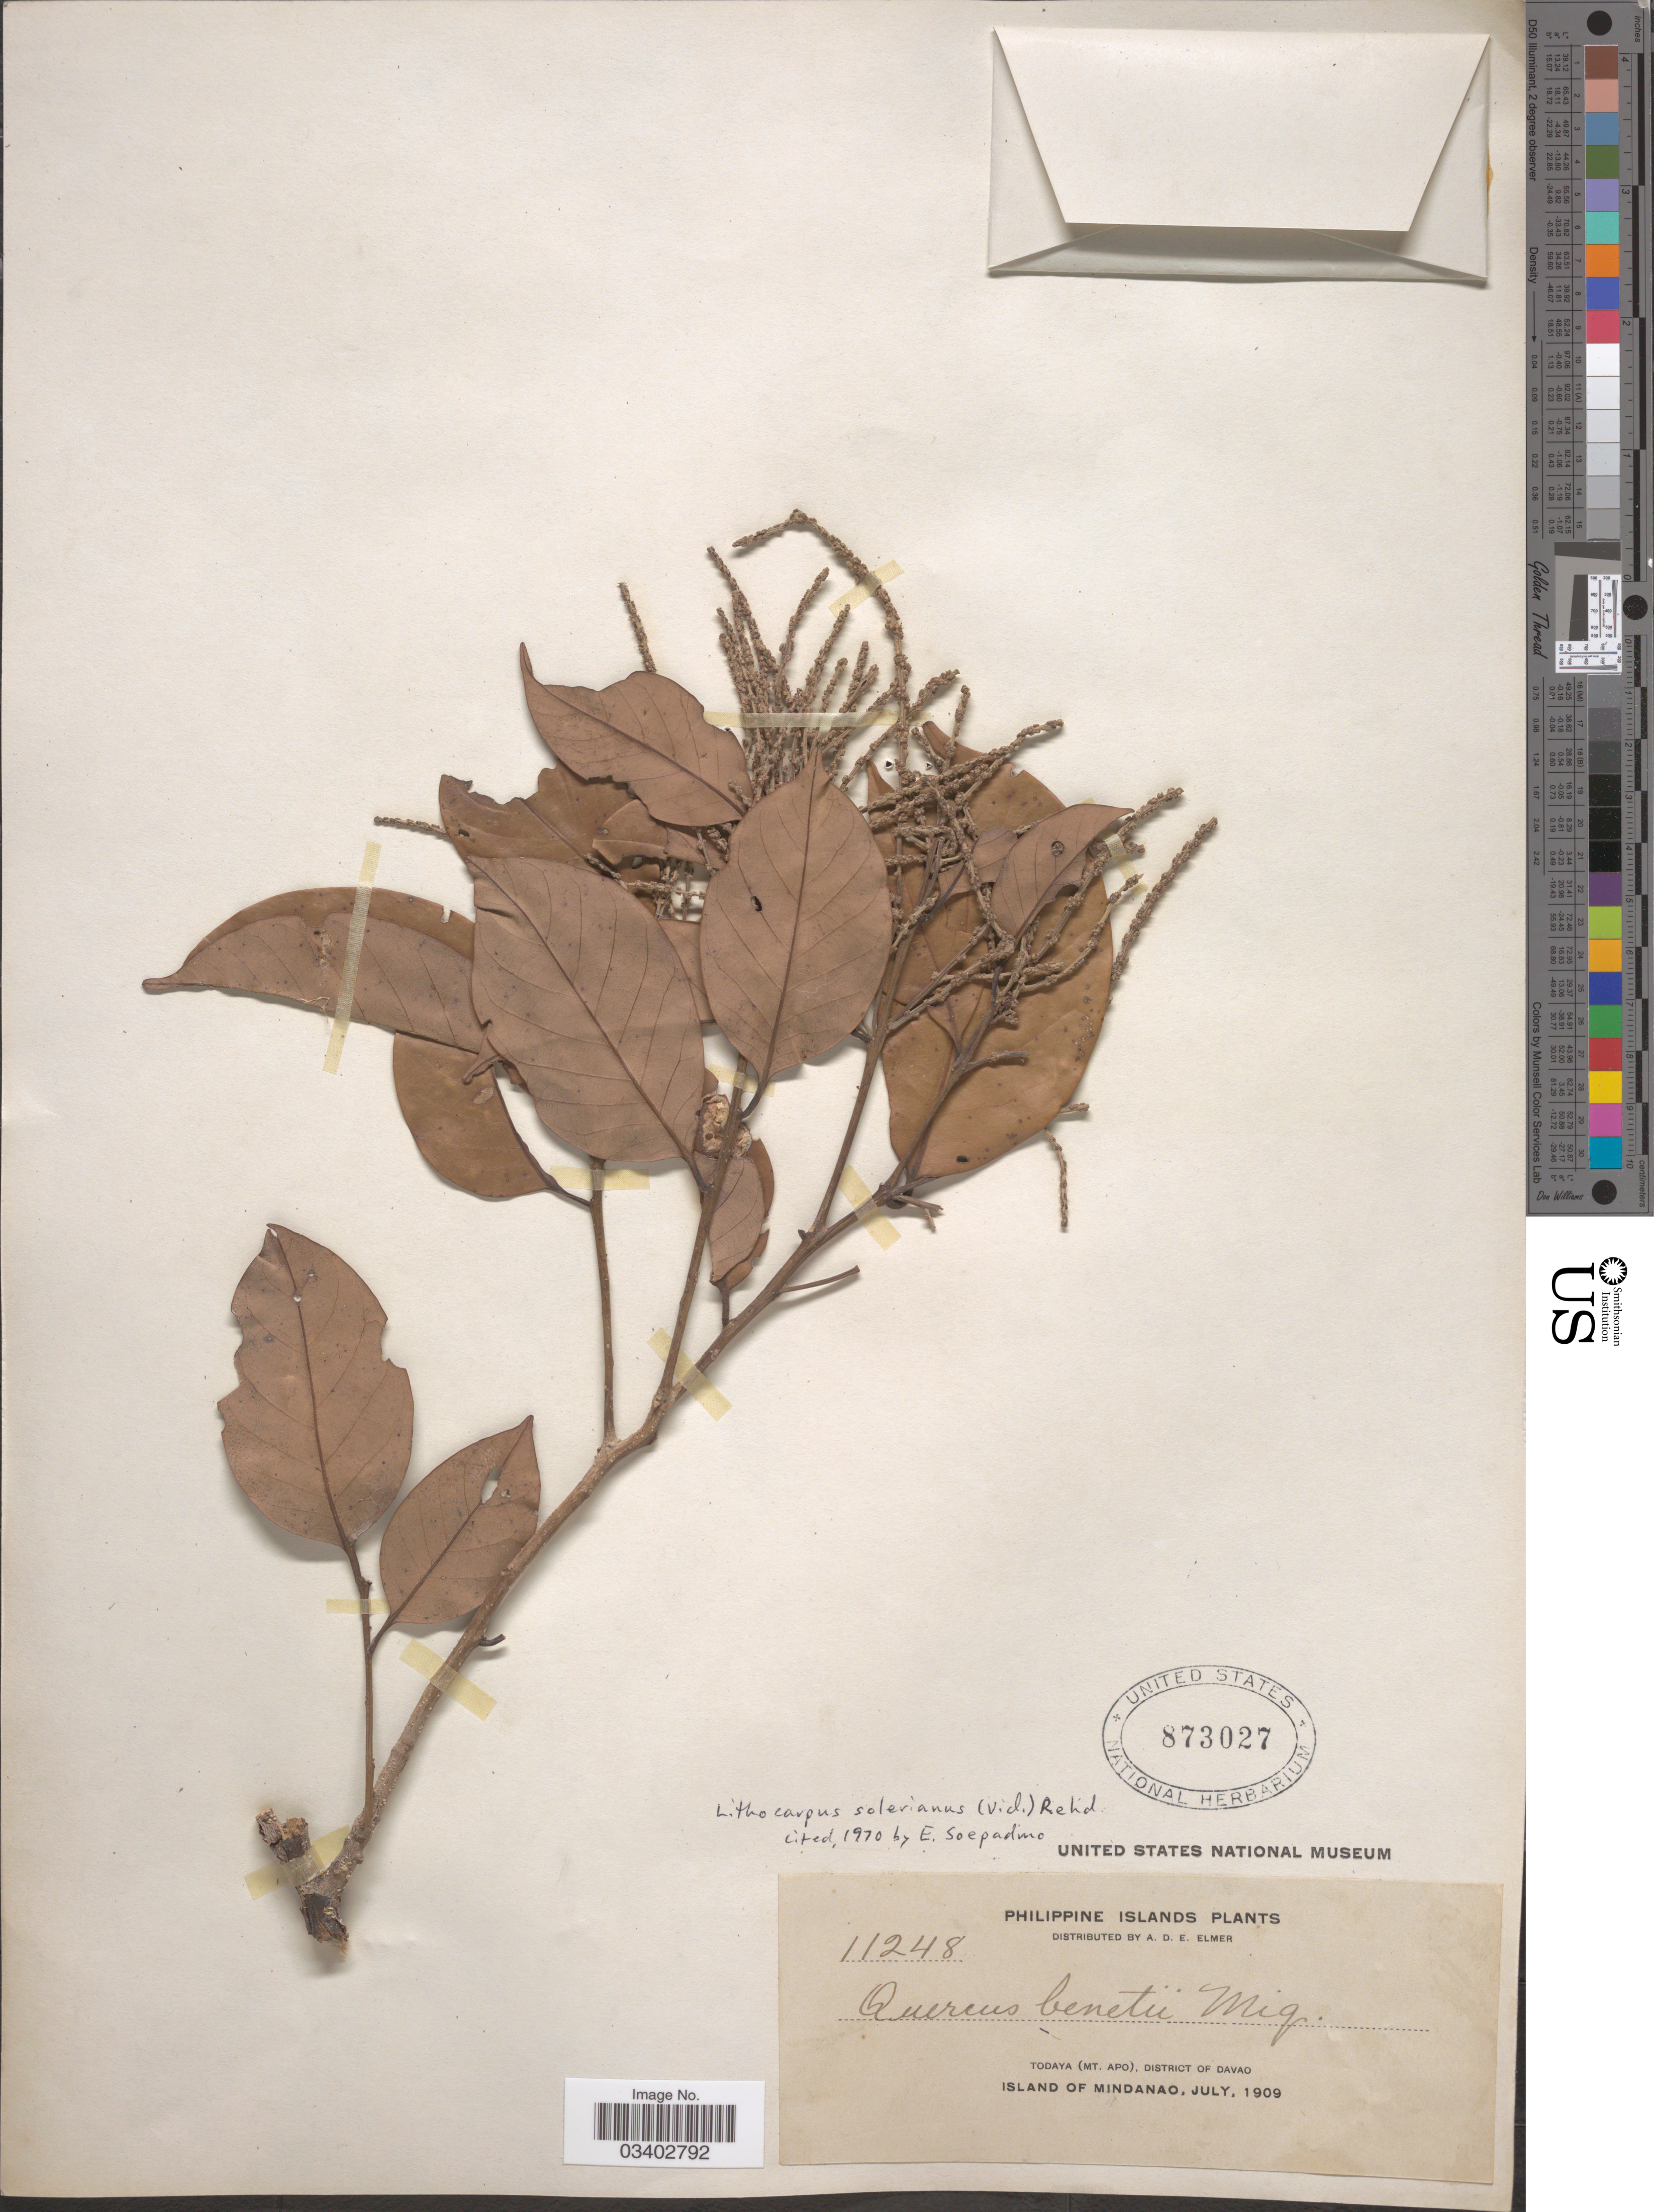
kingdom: Plantae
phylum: Tracheophyta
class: Magnoliopsida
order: Fagales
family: Fagaceae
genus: Lithocarpus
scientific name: Lithocarpus solerianus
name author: (Vidal) Rehder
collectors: A. D. E. Elmer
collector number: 11248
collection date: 1909-07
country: Philippines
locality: Todaya (Mt. Apo), District of Davao. Island of Mindanao.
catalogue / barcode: US 873027